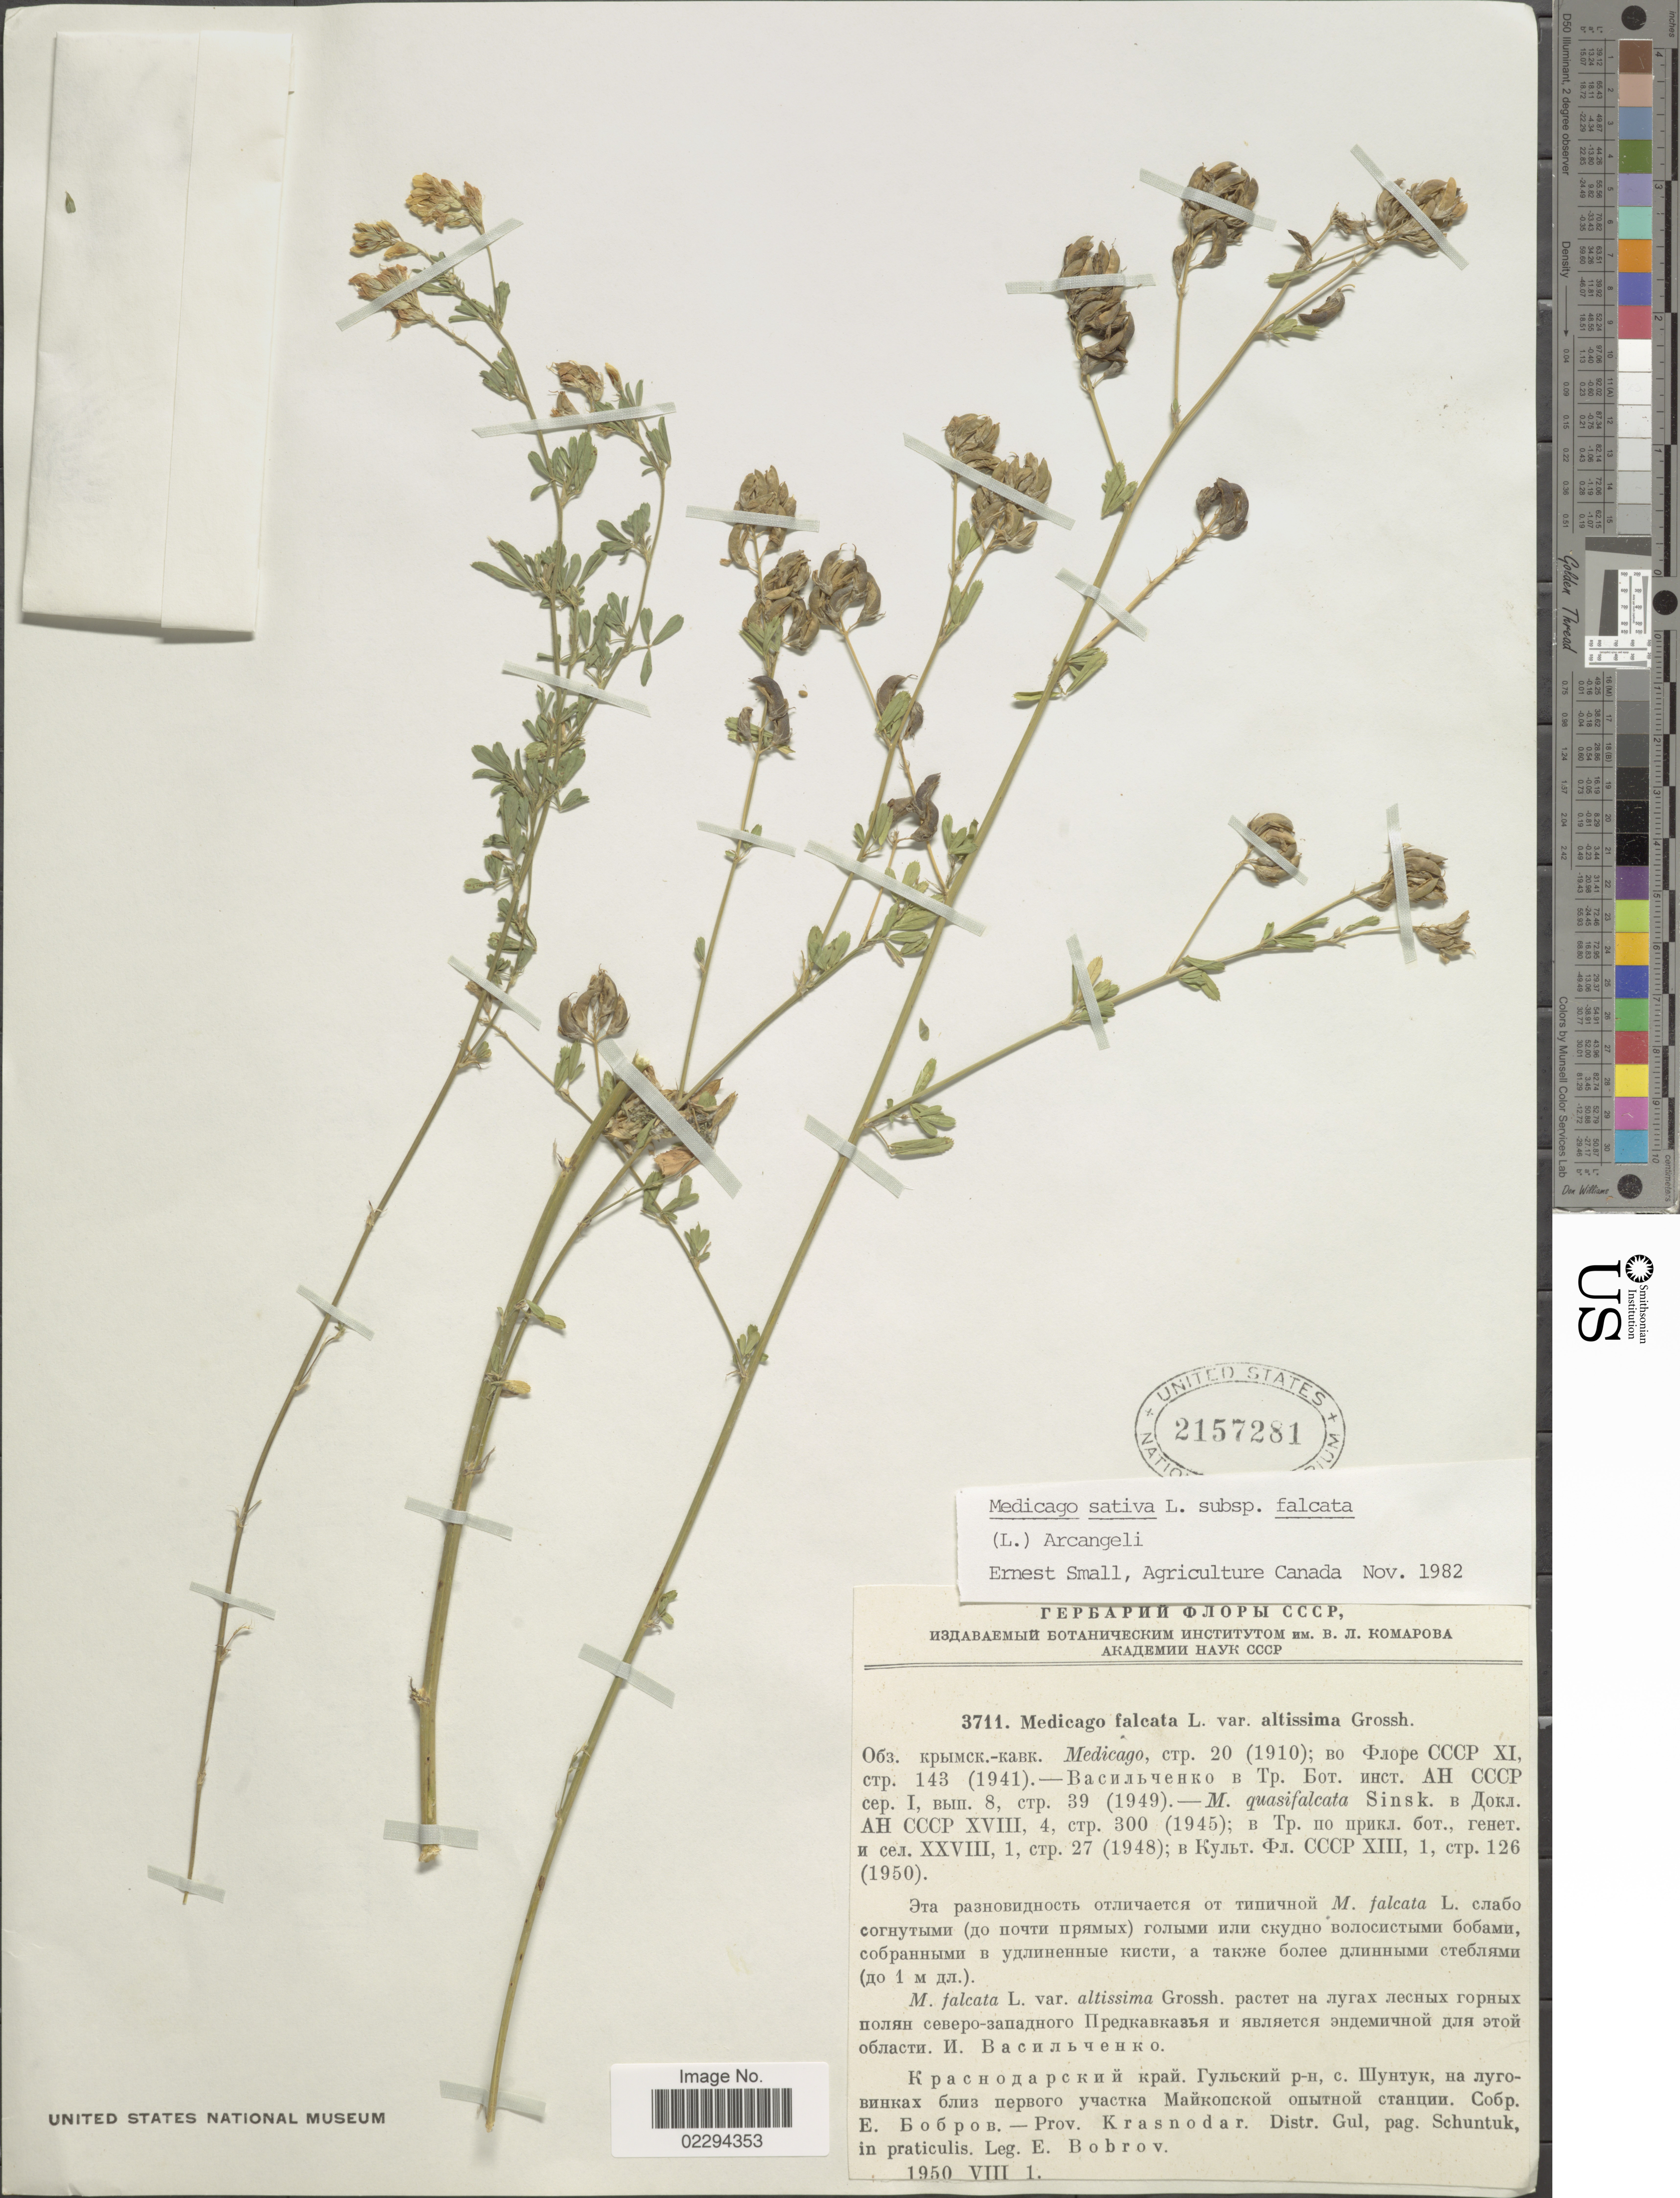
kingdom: Plantae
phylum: Tracheophyta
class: Magnoliopsida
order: Fabales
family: Fabaceae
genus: Medicago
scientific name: Medicago sativa subsp. falcata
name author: (L.) Arcang.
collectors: E. Bobrov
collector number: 3711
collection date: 1950-08-01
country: Russian Federation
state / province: Krasnodar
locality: Distr. Gul, pag. Schuntuk, in practulis.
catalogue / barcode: US 2157281